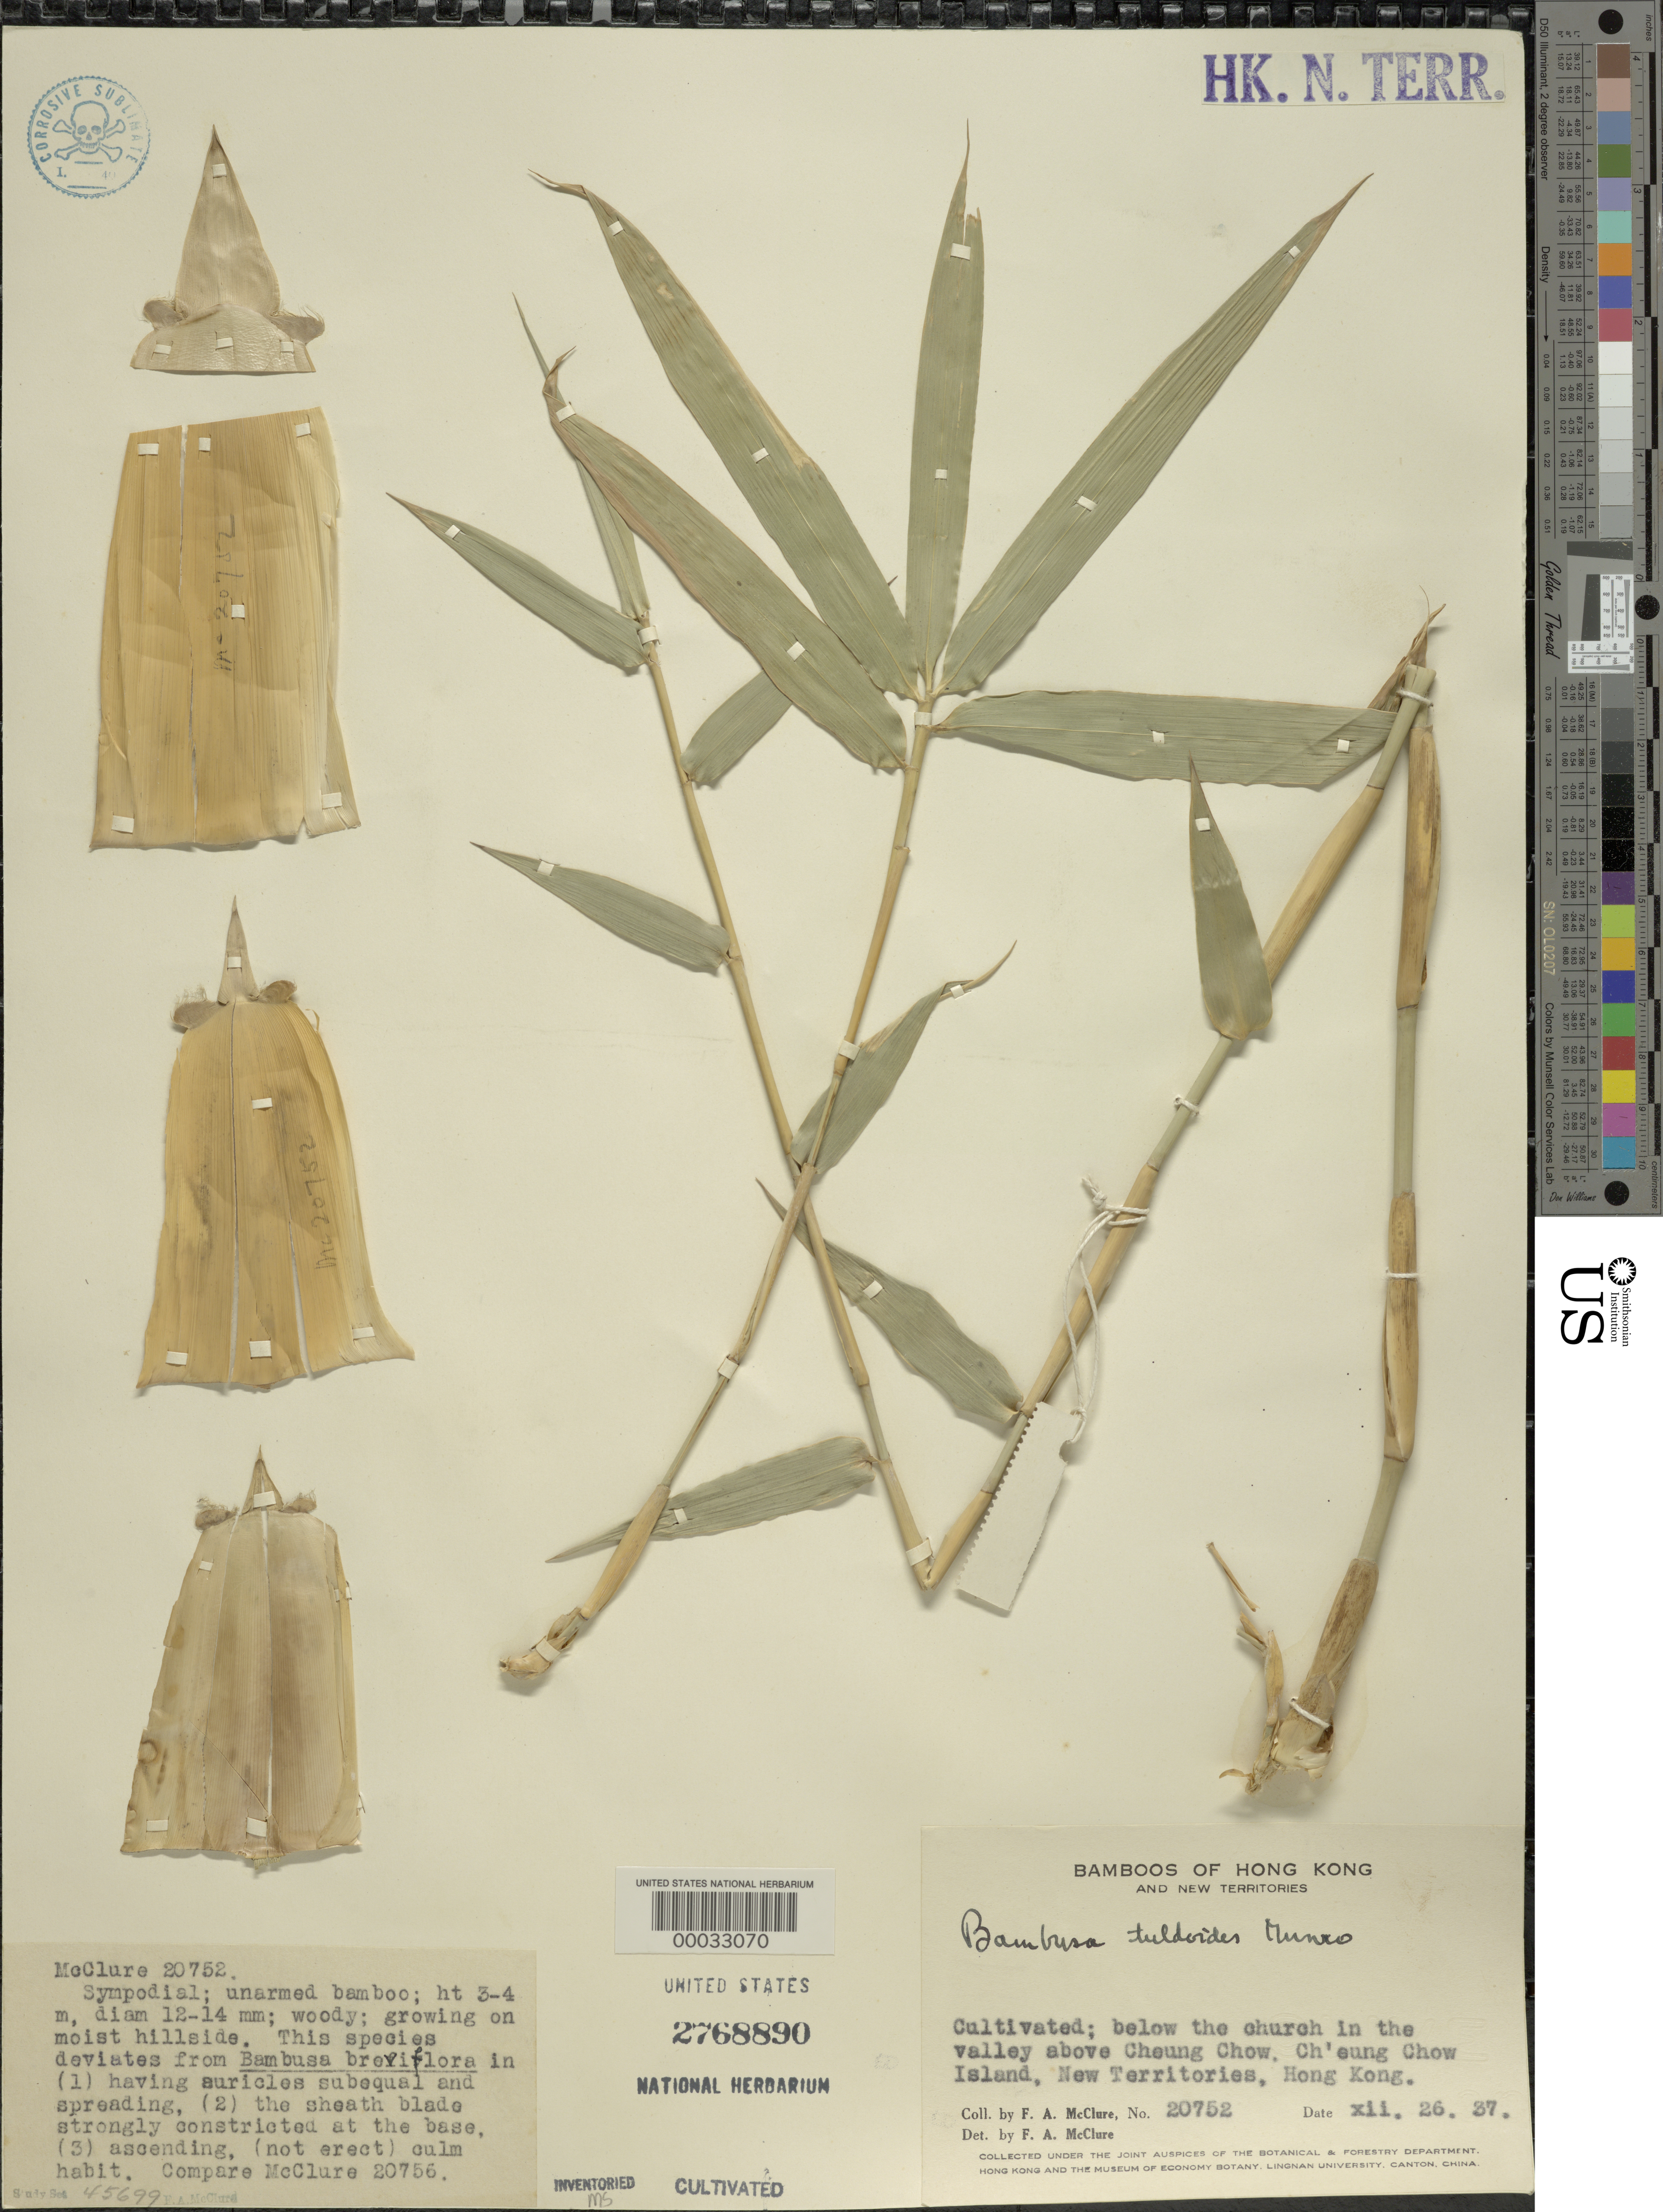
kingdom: Plantae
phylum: Tracheophyta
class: Liliopsida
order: Poales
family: Poaceae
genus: Bambusa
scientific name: Bambusa tuldoides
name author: Munro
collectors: F. A. McClure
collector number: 20752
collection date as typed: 20 Dec 1937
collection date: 1937-12-20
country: China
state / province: Hong Kong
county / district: New Territories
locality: Ch'eung chow i., above cheung chow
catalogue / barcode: US 2768890